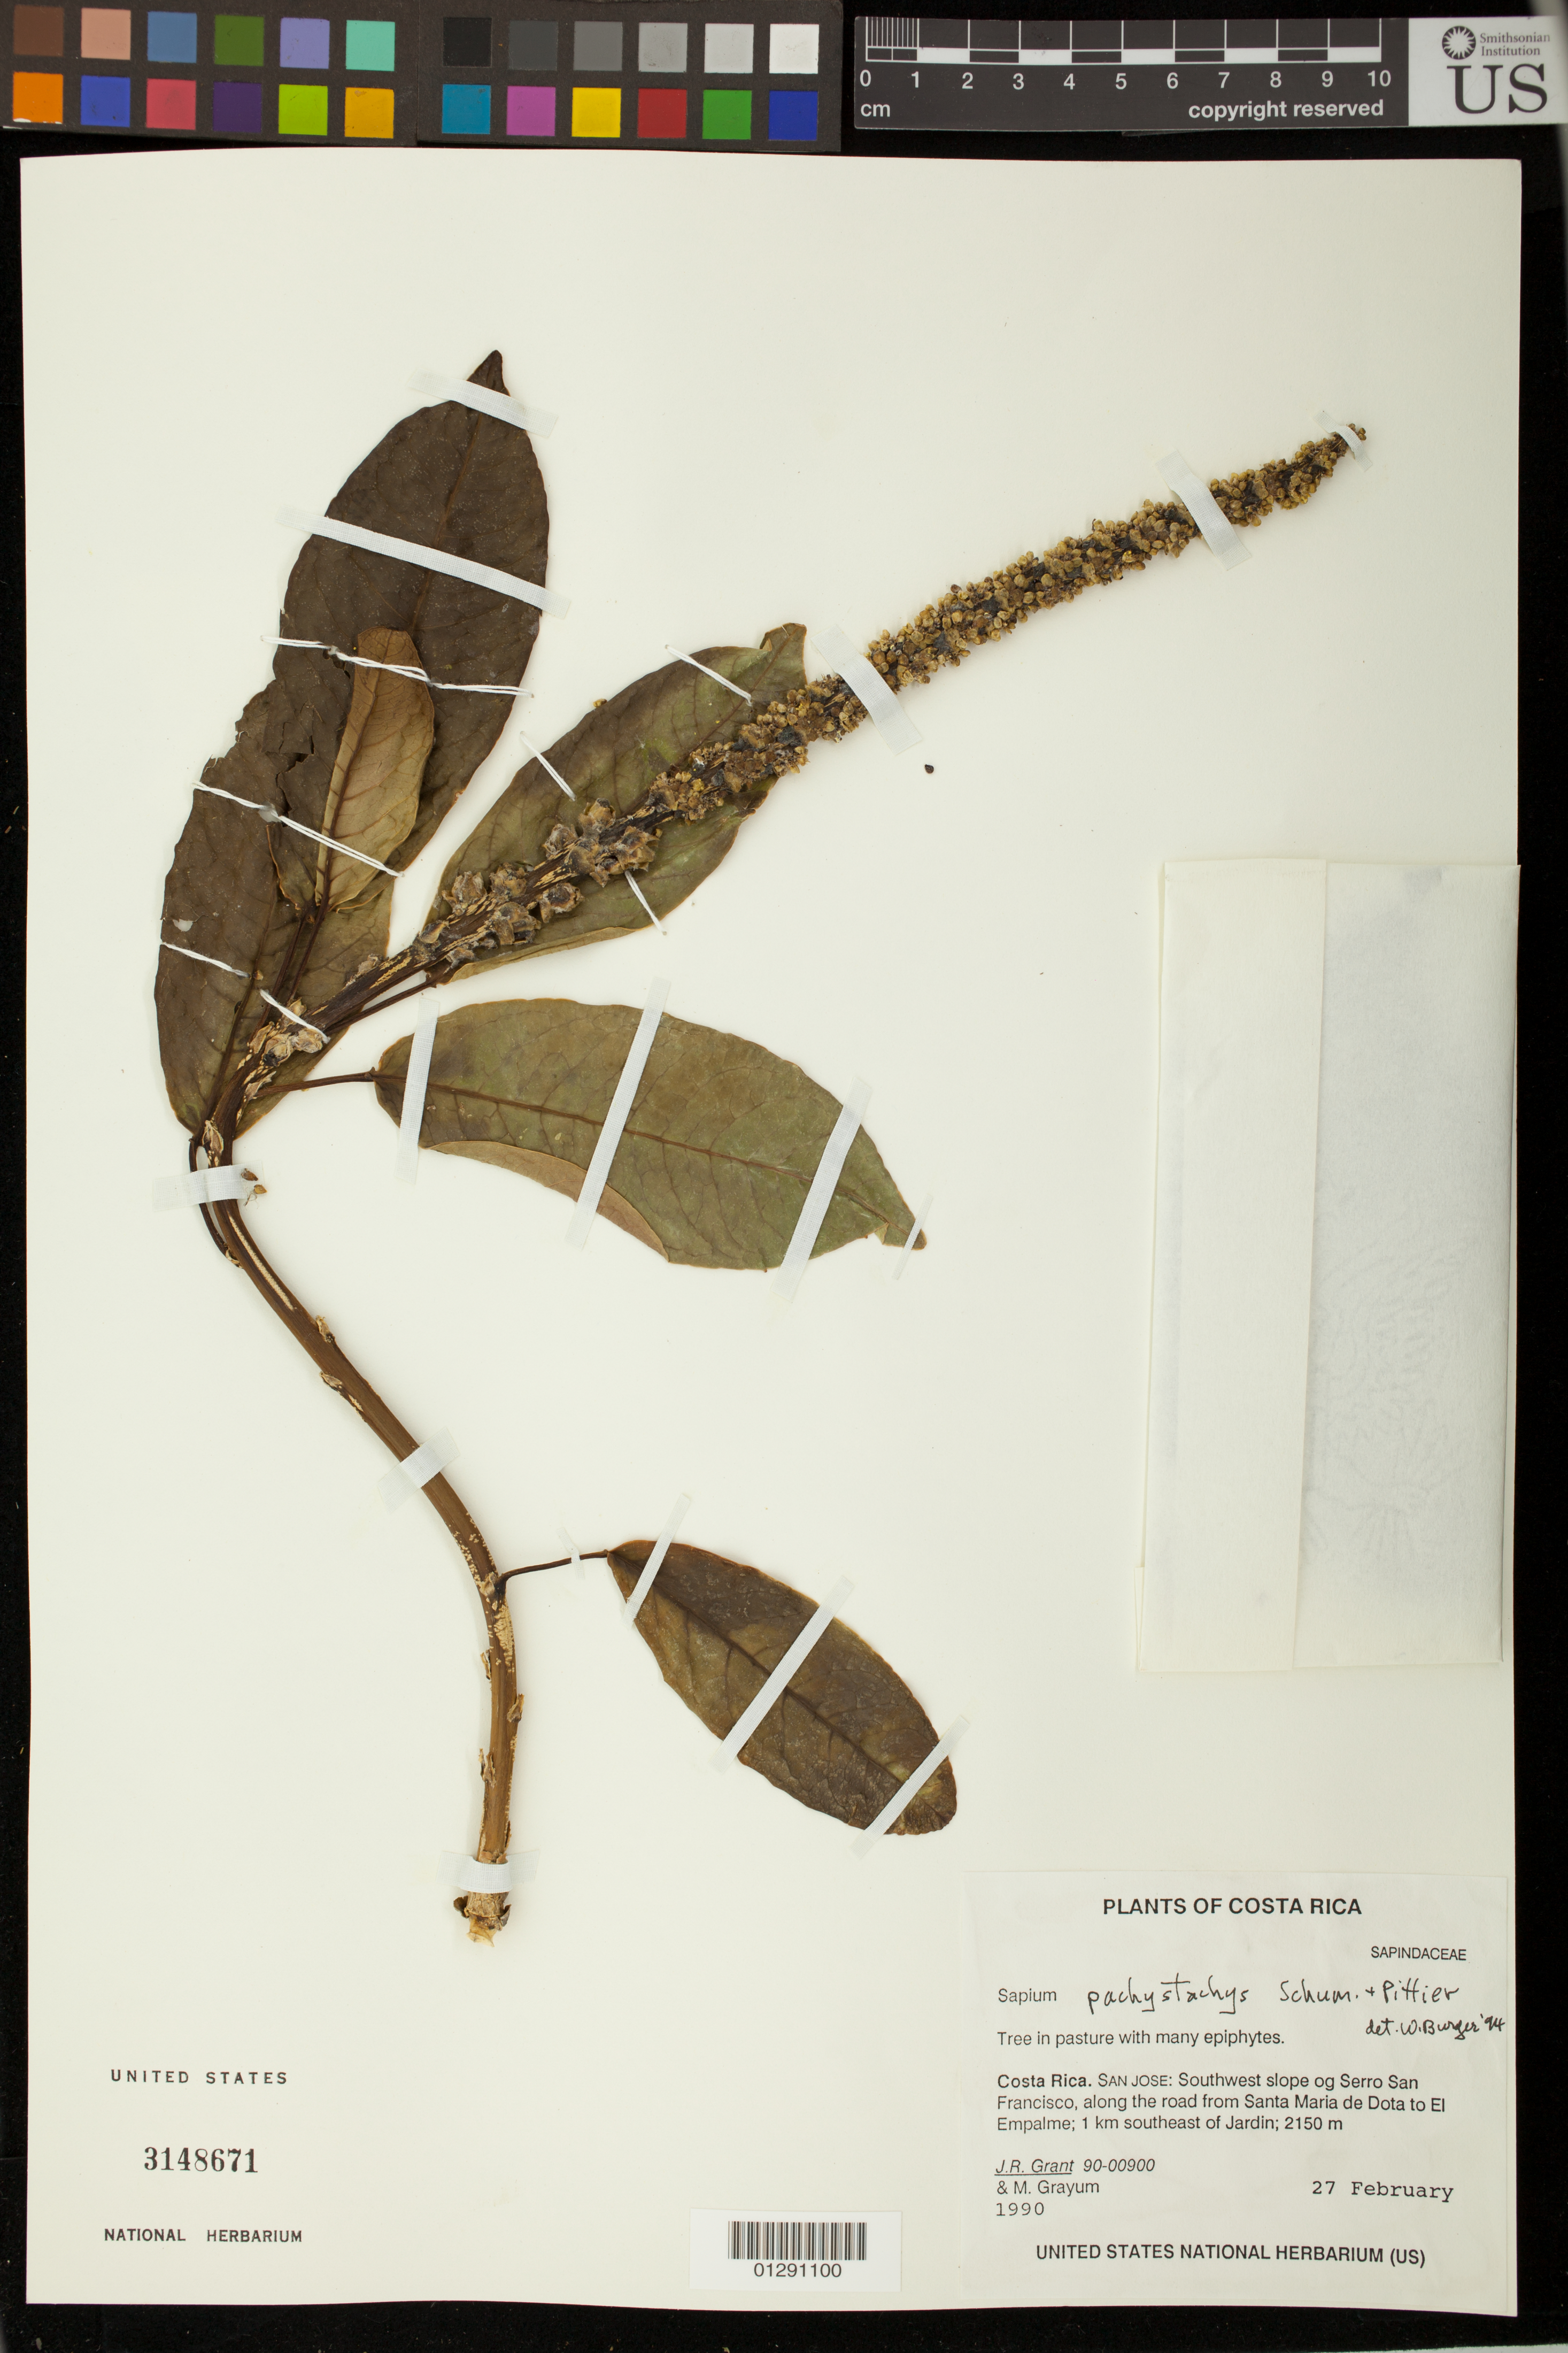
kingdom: Plantae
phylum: Tracheophyta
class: Magnoliopsida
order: Malpighiales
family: Euphorbiaceae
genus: Sapium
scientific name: Sapium pachystachys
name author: K. Schum. & Pittier in Pittier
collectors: J. R. Grant & M. H. Grayum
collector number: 90-00900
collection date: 1990-02-27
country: Costa Rica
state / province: San Jose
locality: Southwest slope of Serro San Francisco, along the road from Santa Maria de Dota to El Empalme; 1 km southeast of Jardin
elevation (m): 2150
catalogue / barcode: US 3148671